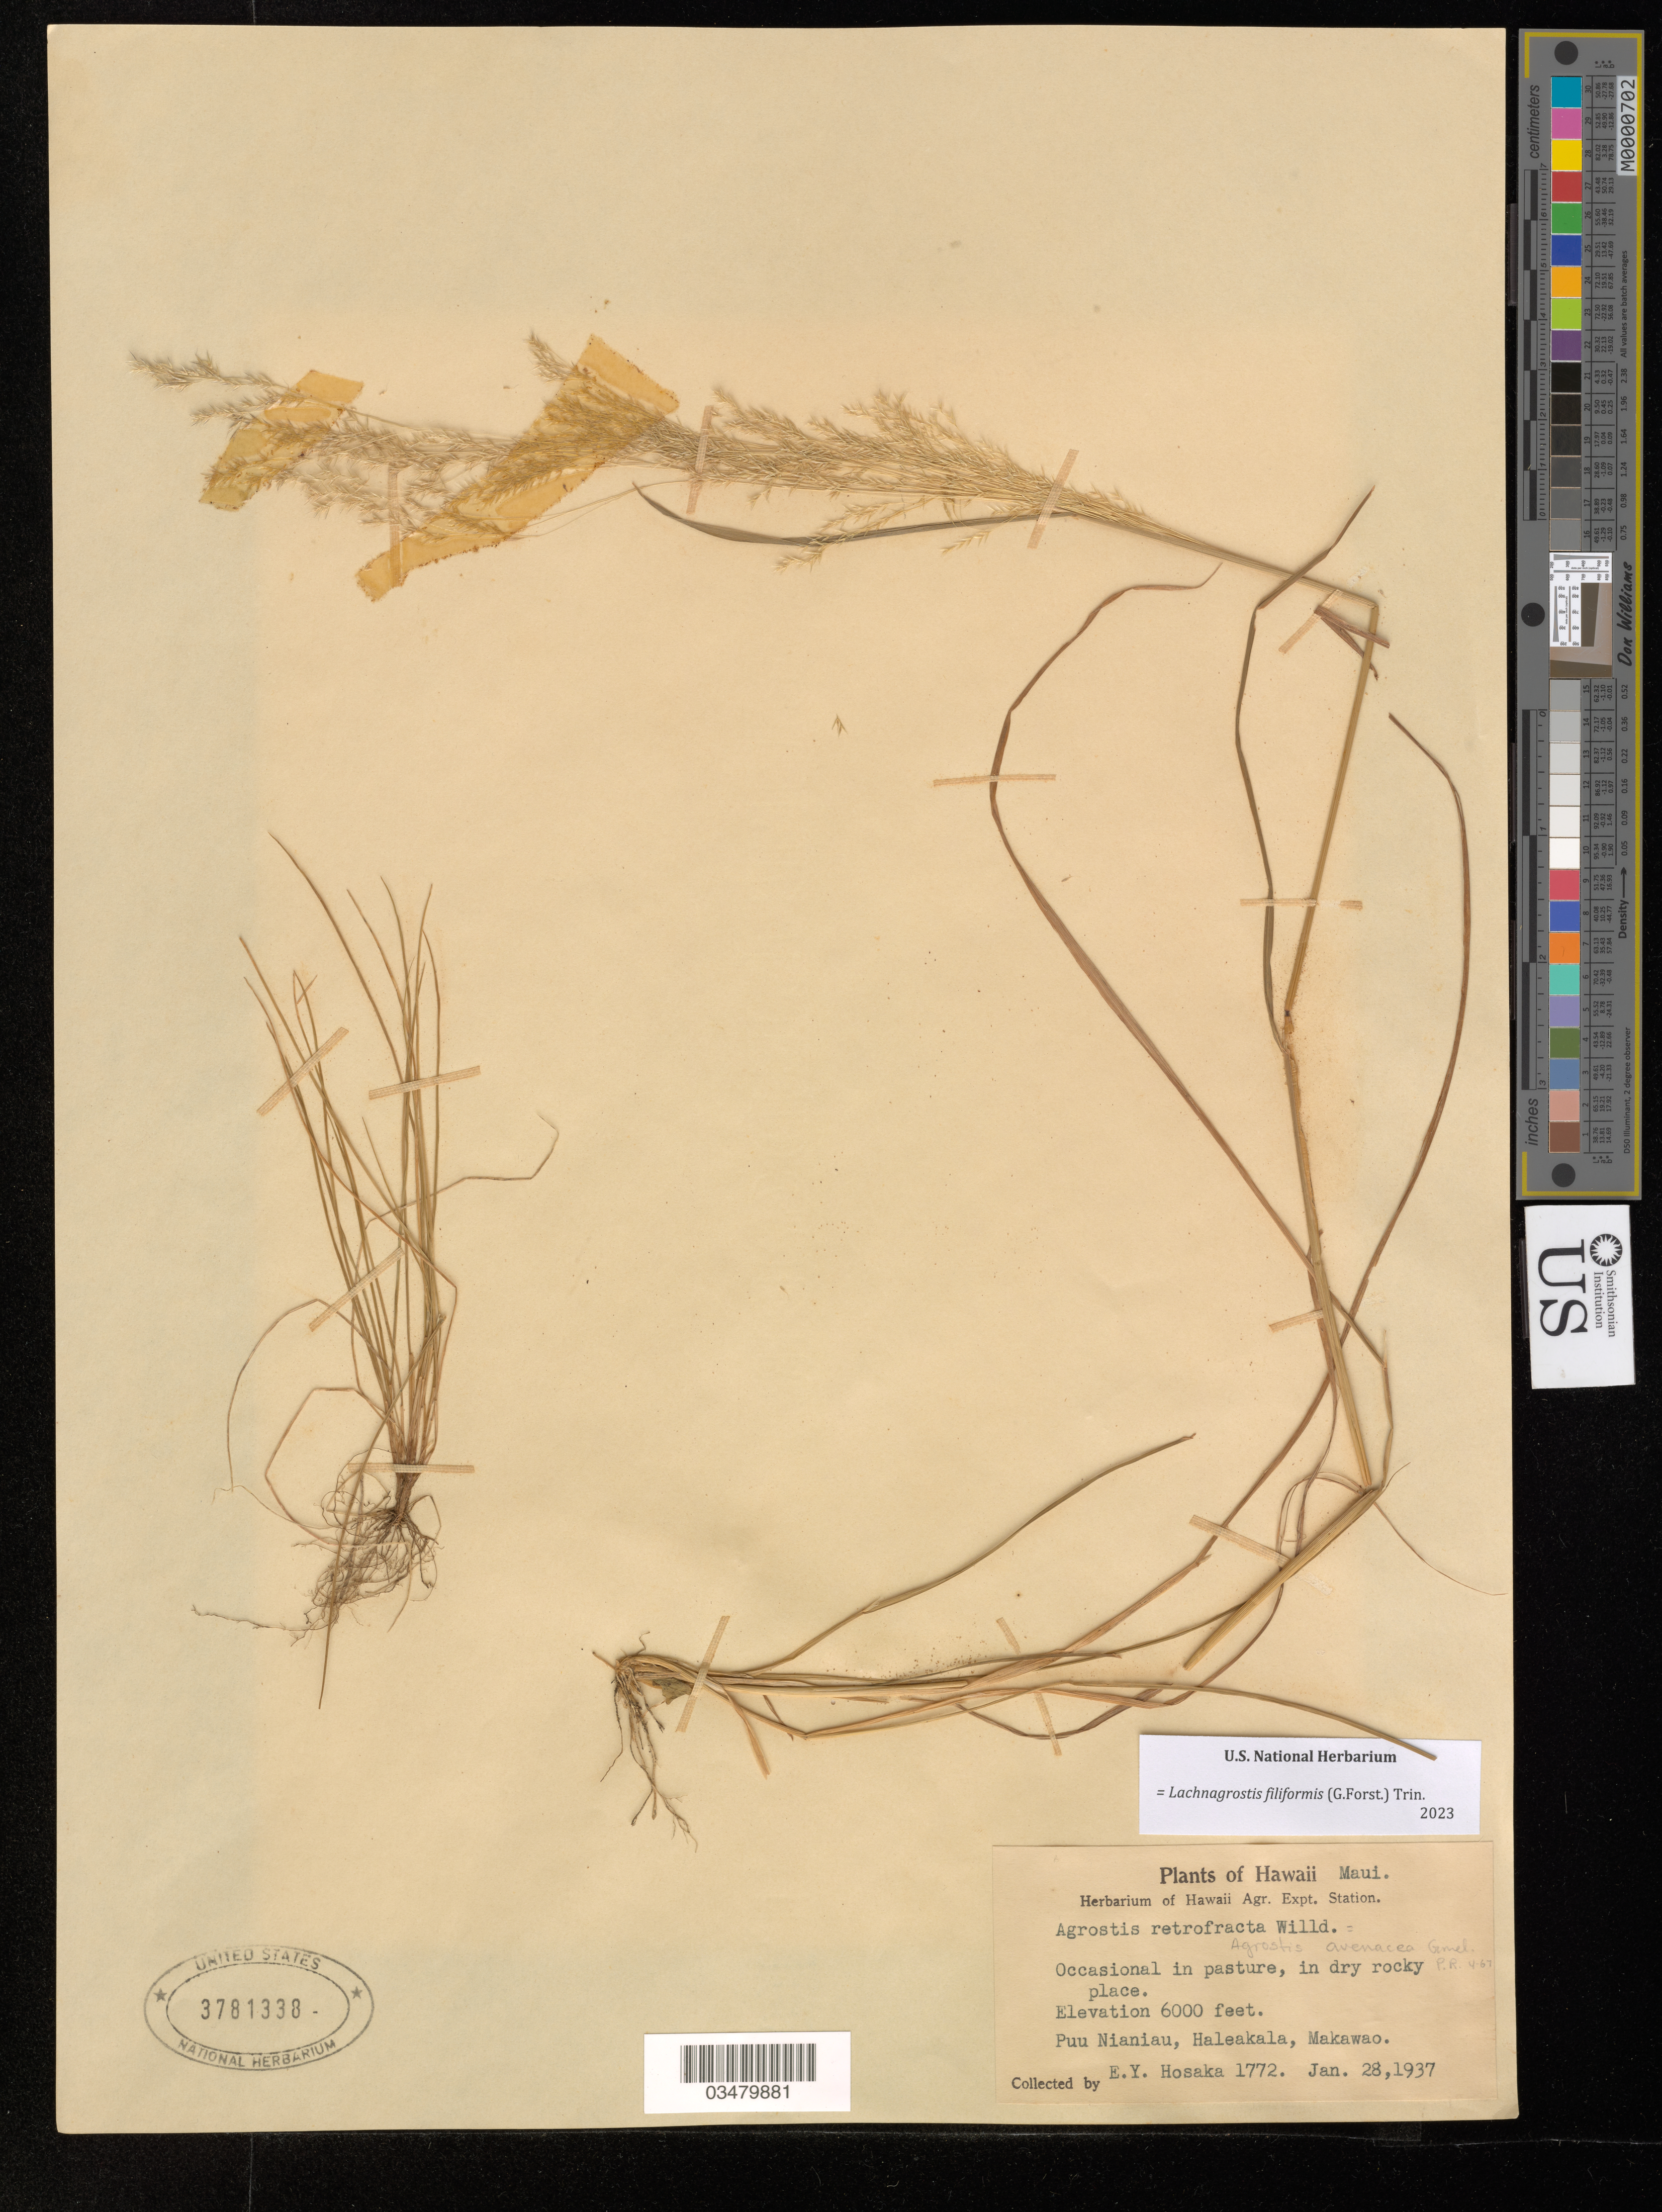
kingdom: Plantae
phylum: Tracheophyta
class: Liliopsida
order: Poales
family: Poaceae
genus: Lachnagrostis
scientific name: Lachnagrostis filiformis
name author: (J.R. Forst.) Trin.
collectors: E. Y. Hosaka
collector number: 1772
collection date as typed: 28 Jan 1937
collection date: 1937-01-28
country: United States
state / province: Hawaii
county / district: Maui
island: Maui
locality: Puu Nianiau, Haleakala, Makawao.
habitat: Dry rocky place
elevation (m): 1829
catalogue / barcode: US 3781338